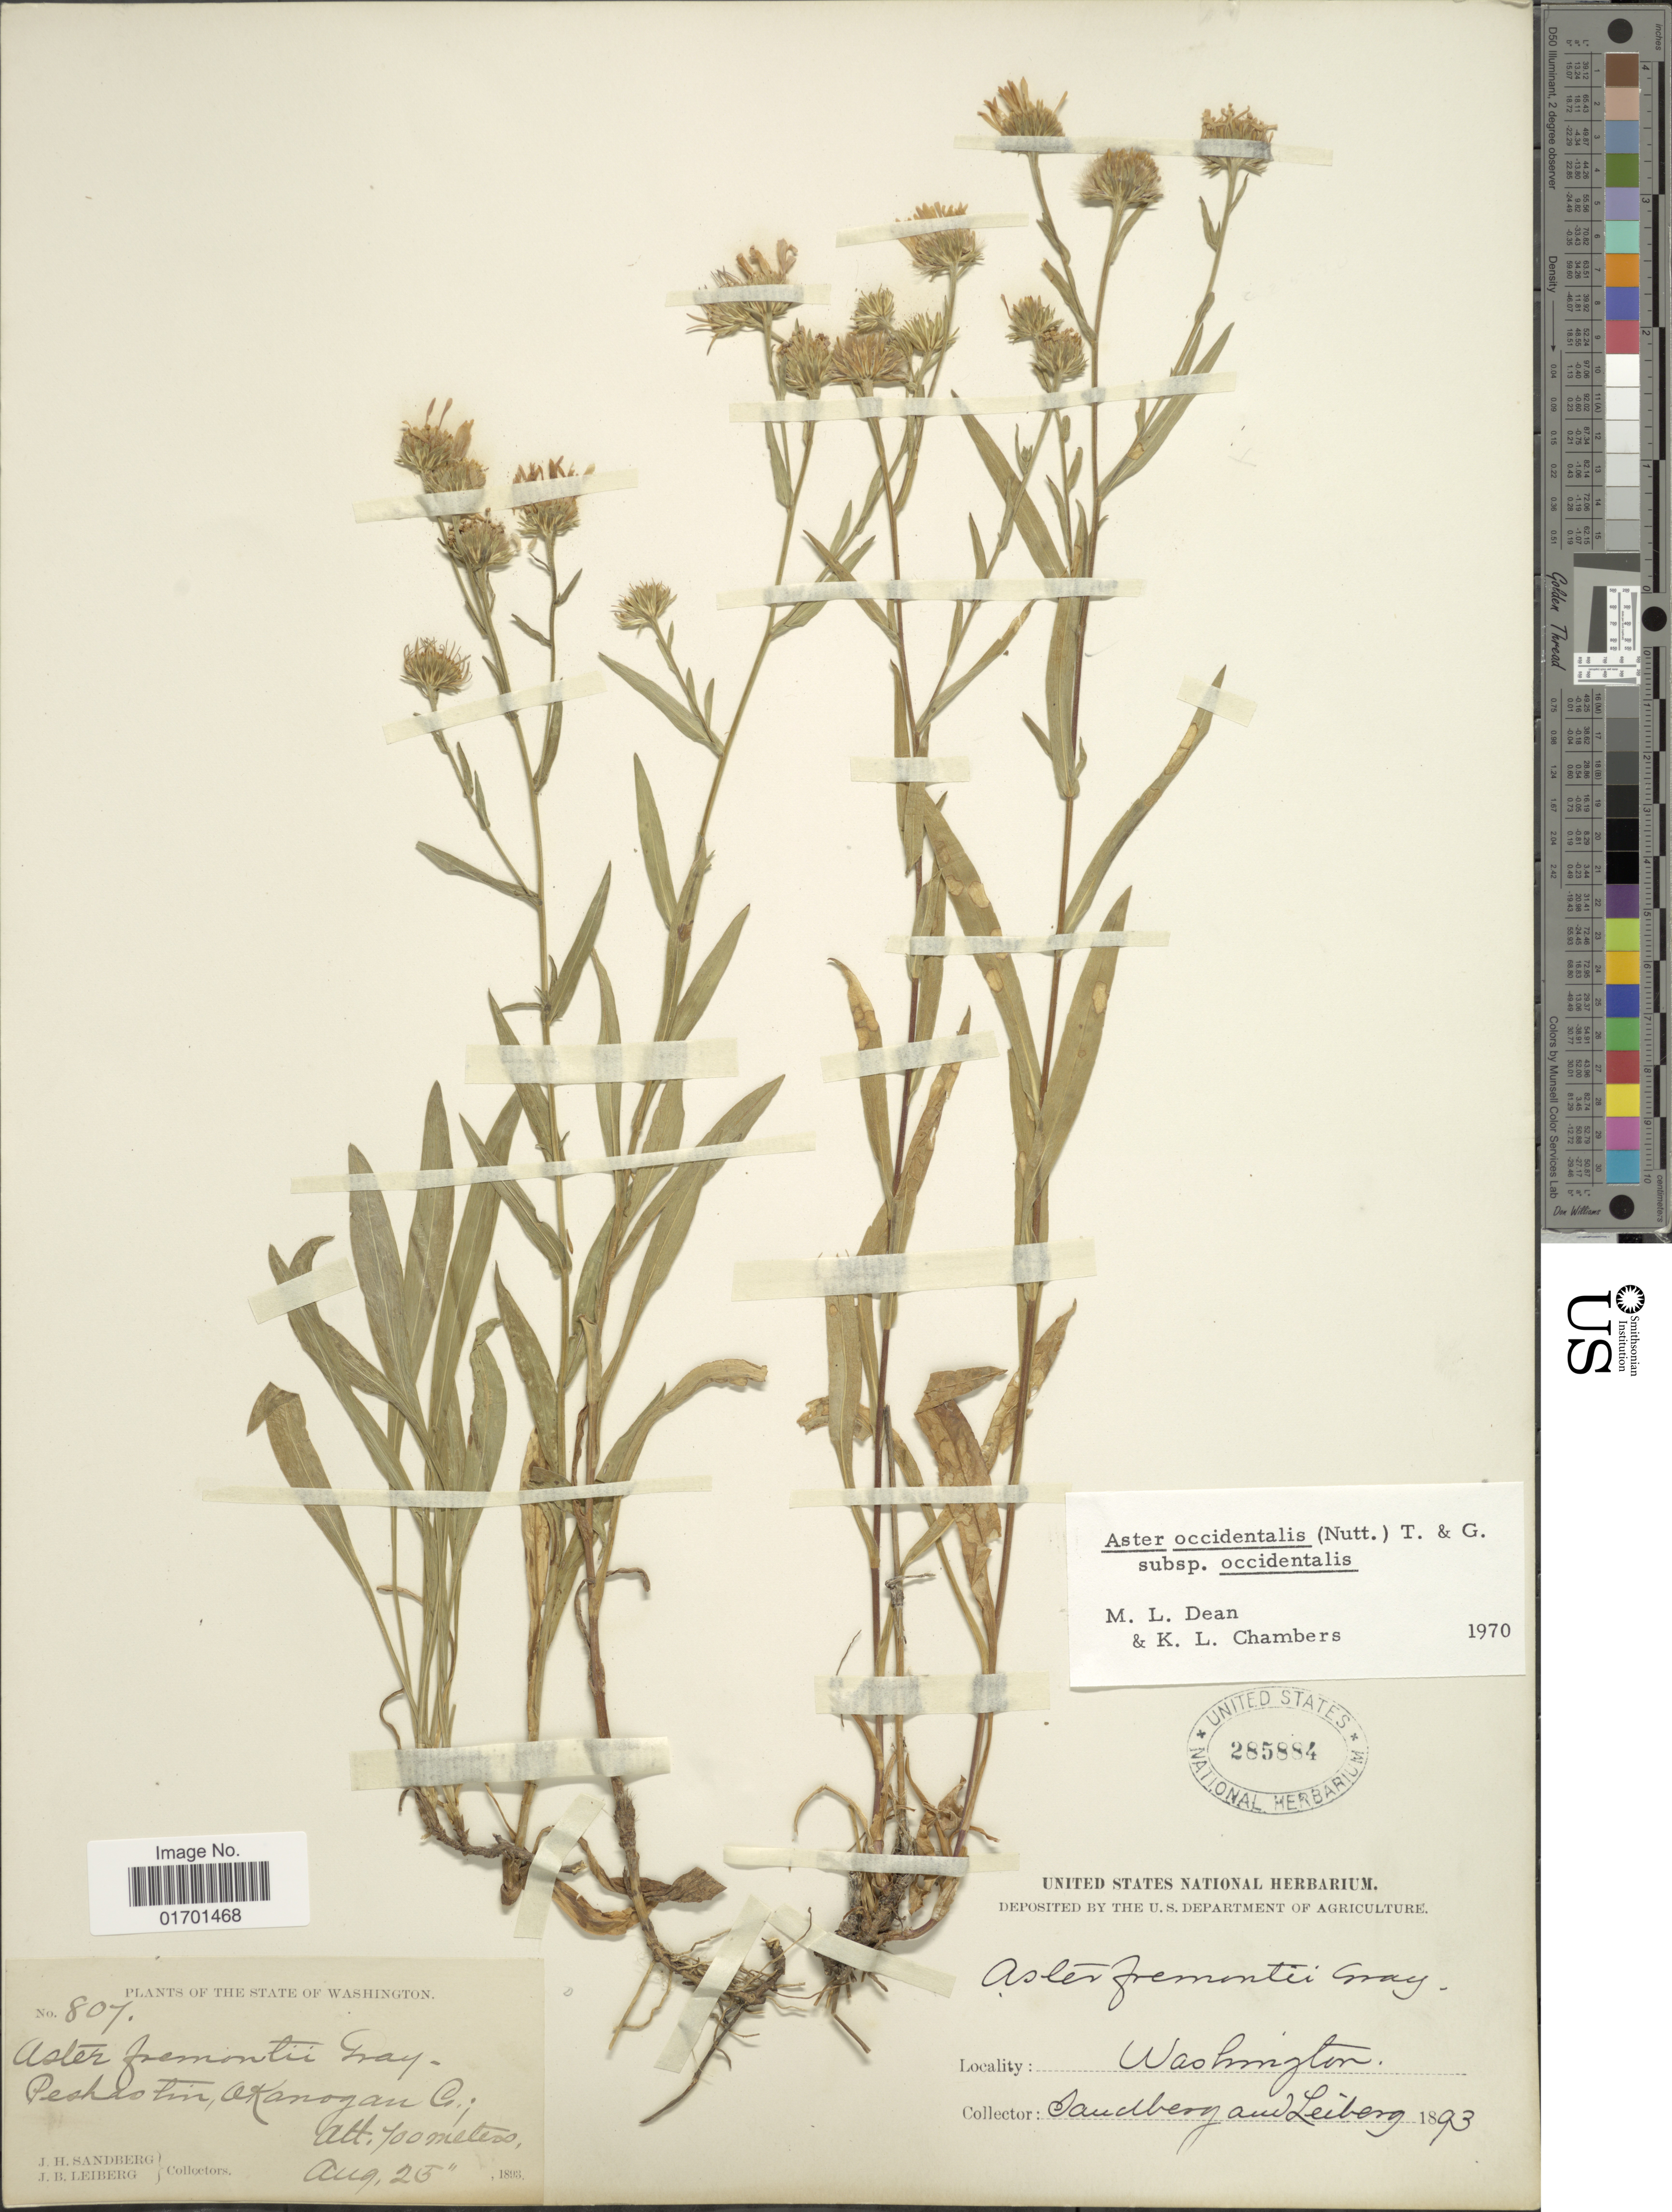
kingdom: Plantae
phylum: Tracheophyta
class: Magnoliopsida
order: Asterales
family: Asteraceae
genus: Symphyotrichum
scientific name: Symphyotrichum spathulatum var. spathulatum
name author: (Lindl.) G.L. Nesom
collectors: J. H. Sandberg & J. B. Leiberg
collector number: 807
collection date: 1893-08-25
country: United States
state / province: Washington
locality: Peshastin, Wanogan Co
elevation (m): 700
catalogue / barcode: US 285884